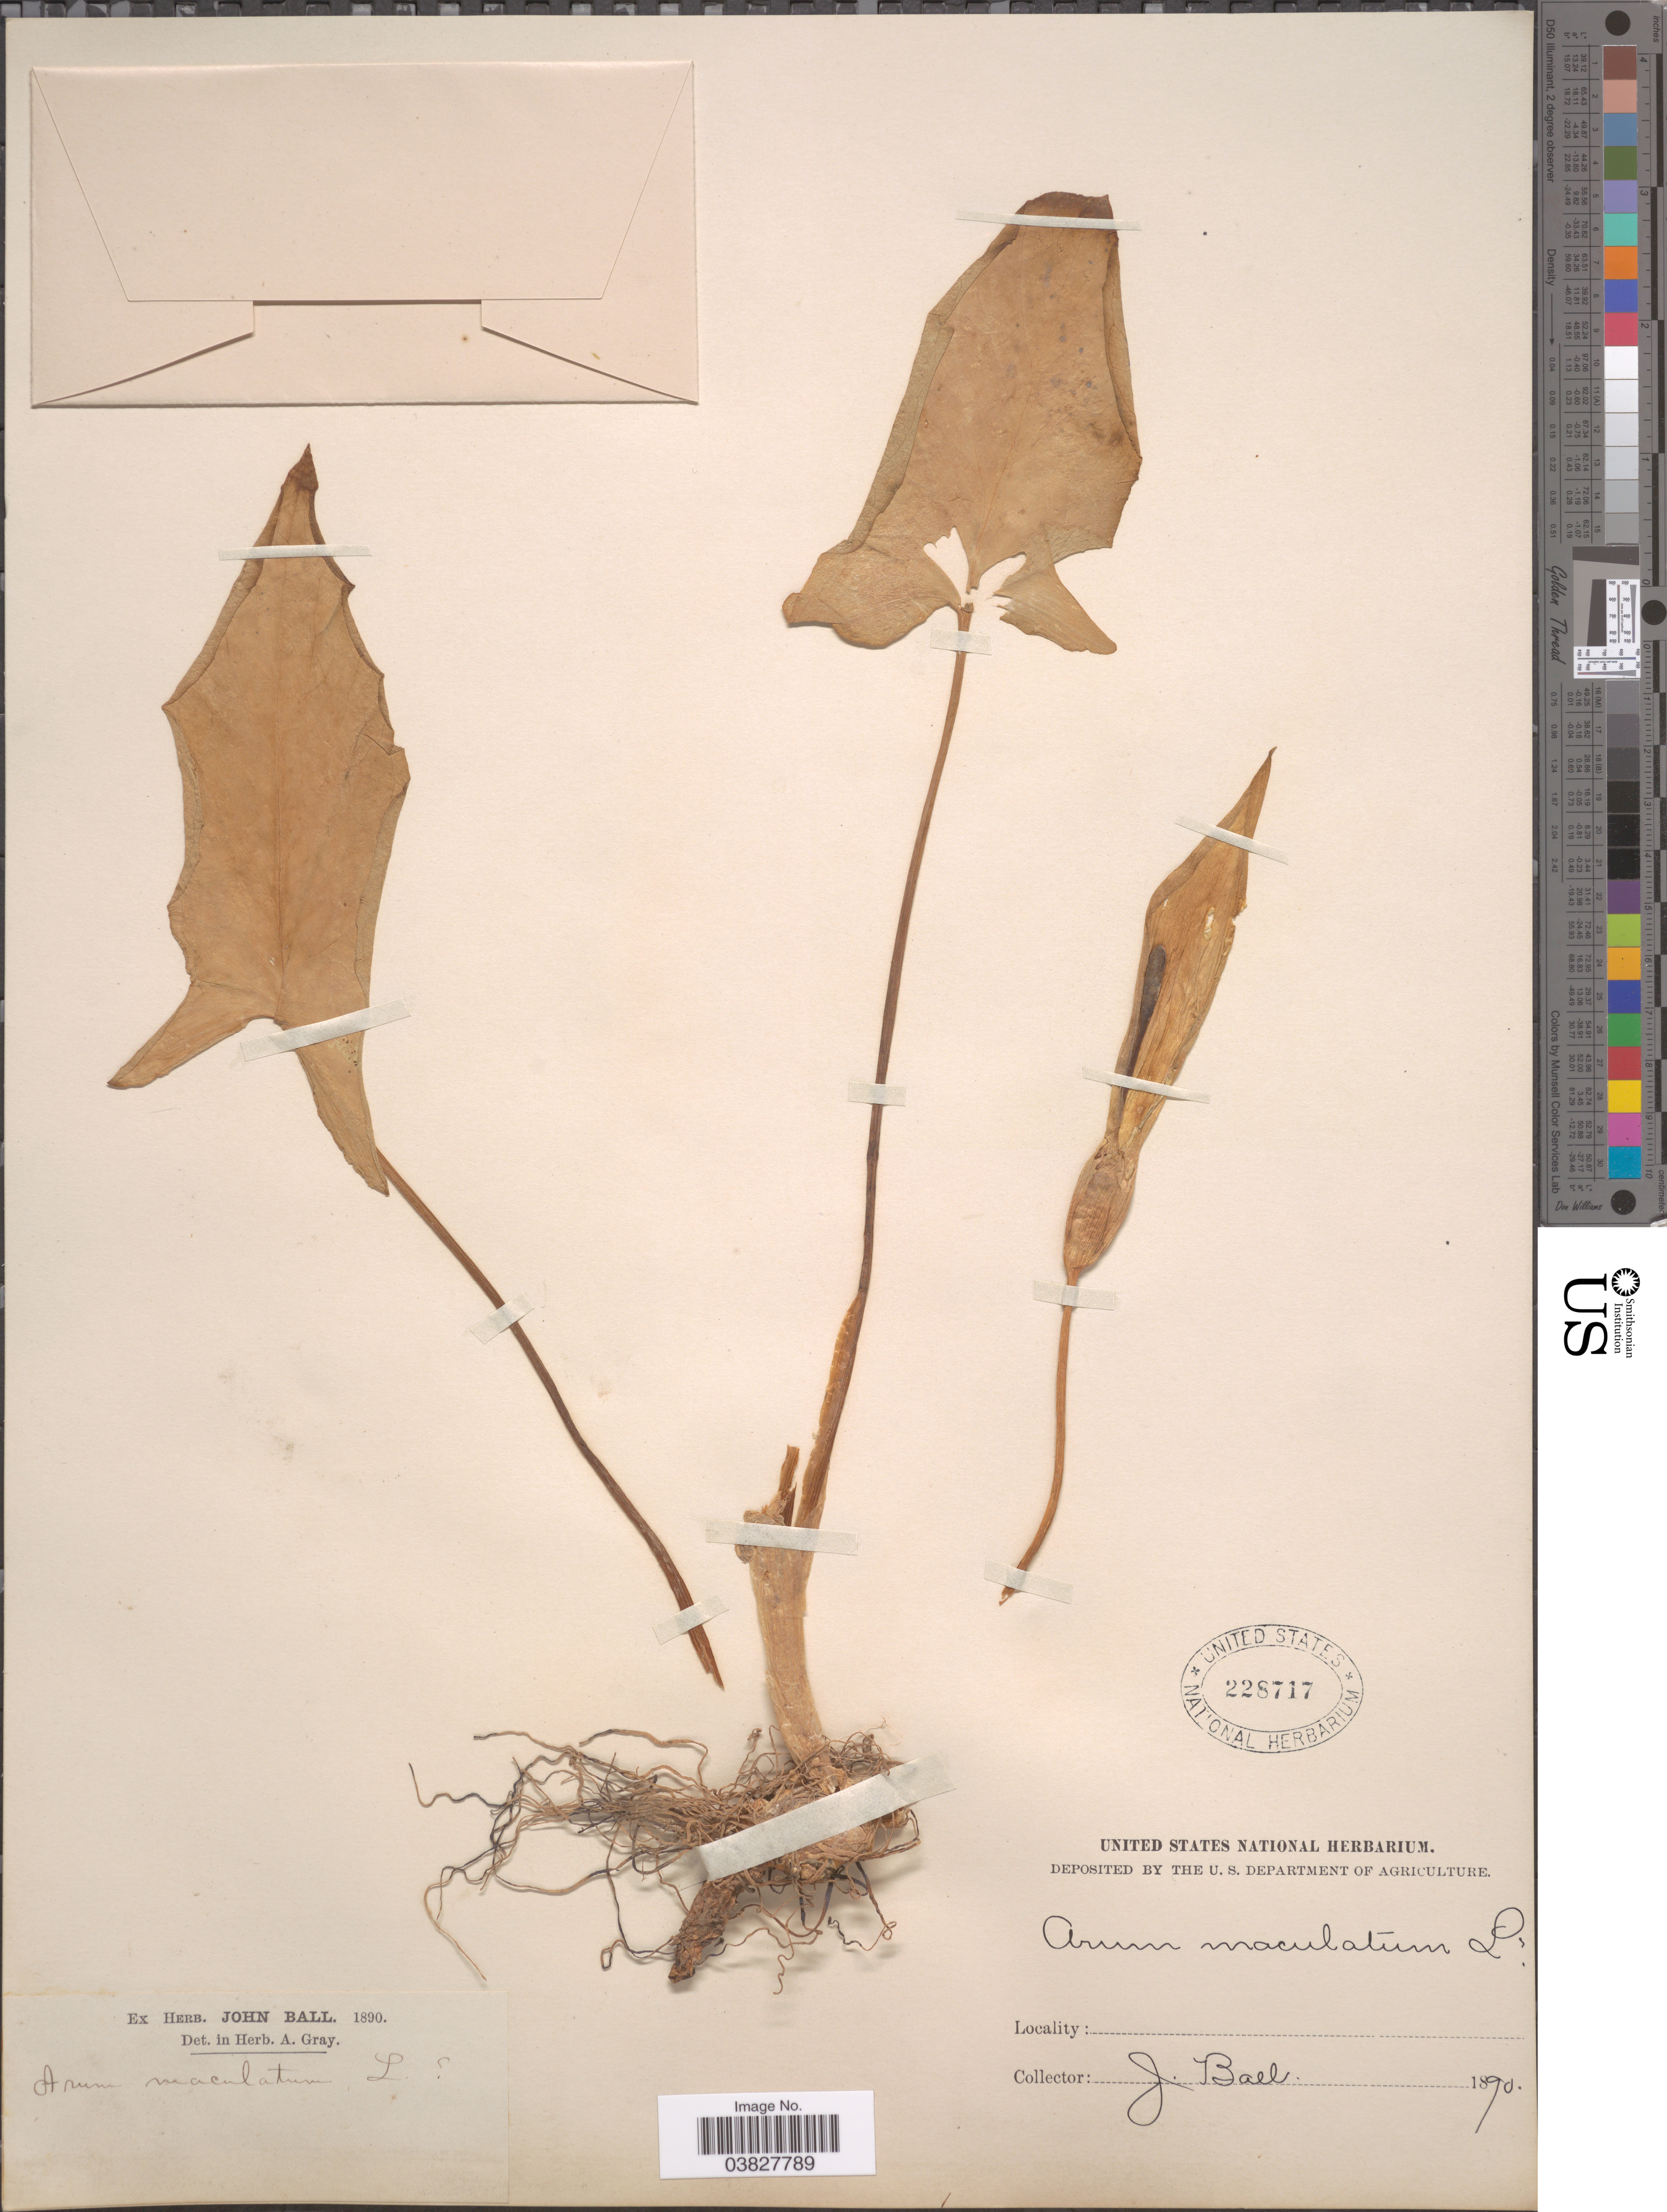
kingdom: Plantae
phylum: Tracheophyta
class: Liliopsida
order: Alismatales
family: Araceae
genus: Arum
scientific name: Arum maculatum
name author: L.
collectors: J. Ball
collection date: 1890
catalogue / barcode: US 228717